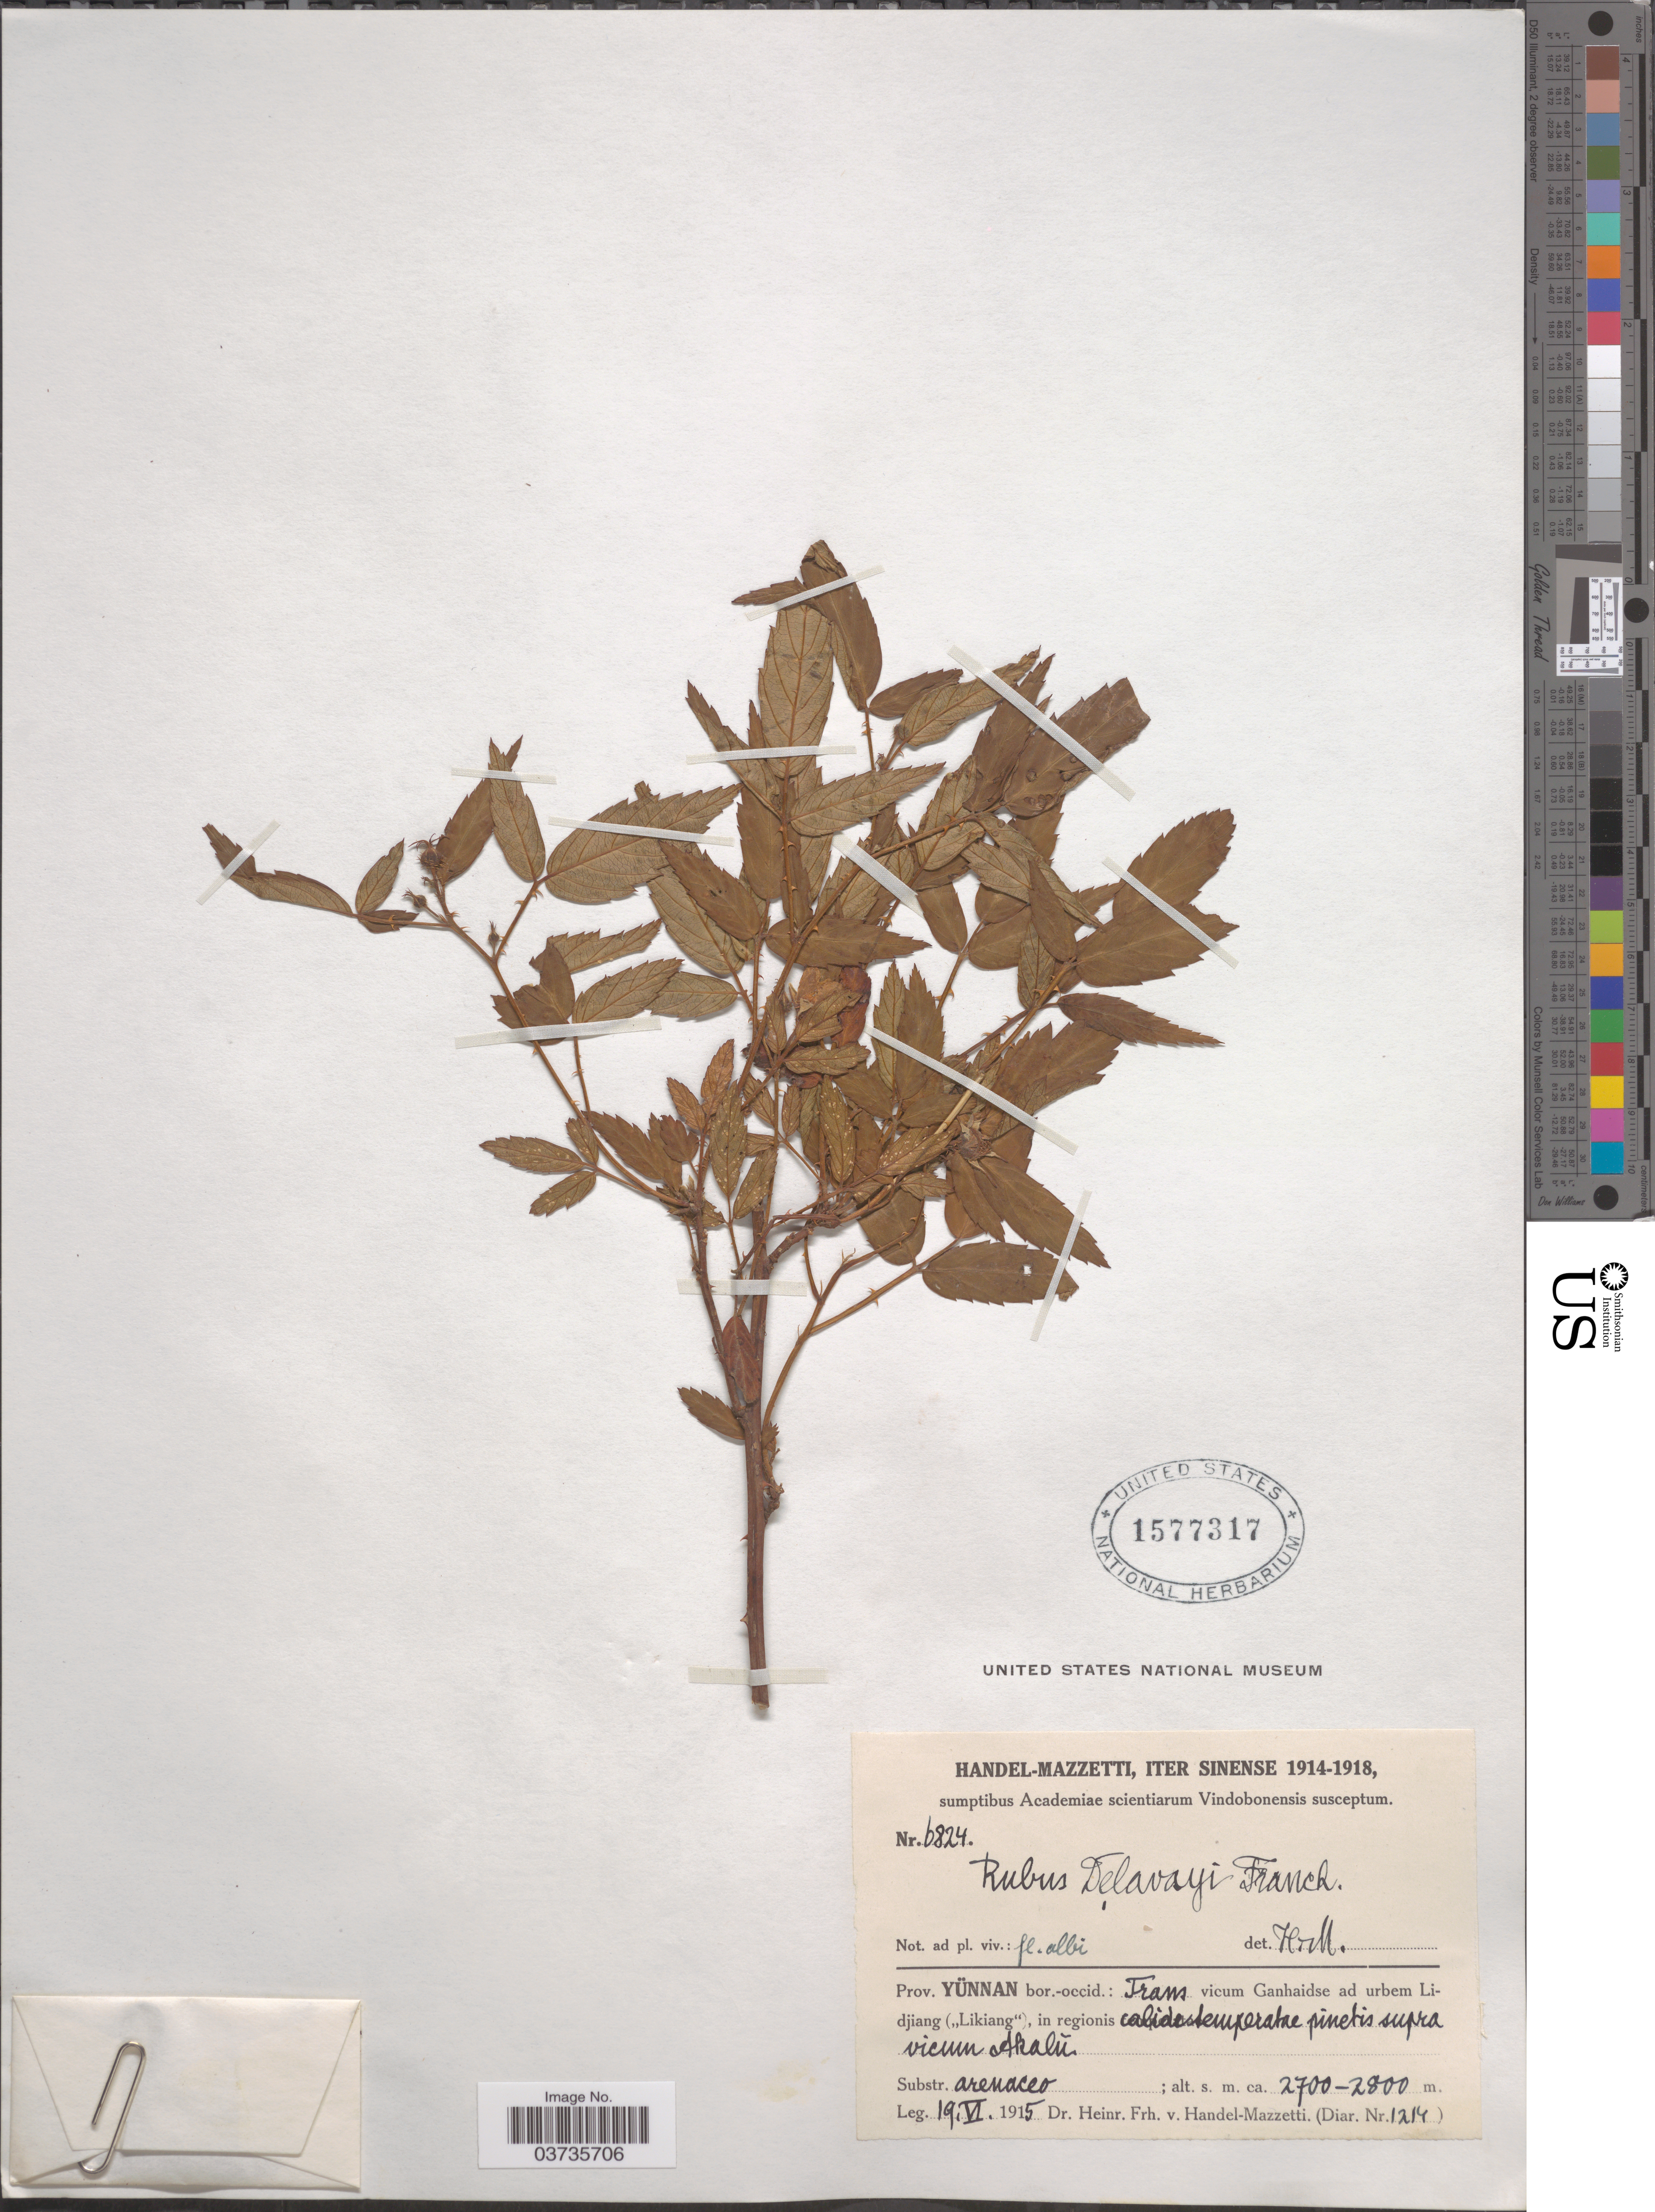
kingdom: Plantae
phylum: Tracheophyta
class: Magnoliopsida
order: Rosales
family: Rosaceae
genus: Rubus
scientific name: Rubus delavayi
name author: Franch.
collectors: H. Handel-Mazzetti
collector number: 6824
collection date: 1915-06-19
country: China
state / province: Yunnan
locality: Prov. Yünnan bor.-occid.: Trans vicum Ganhaidse ad urbem Lidjiang ("Likiang"), in regionis calide temperate pinetis supra vicum Akalú [interpreted].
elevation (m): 2700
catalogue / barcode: US 1577317